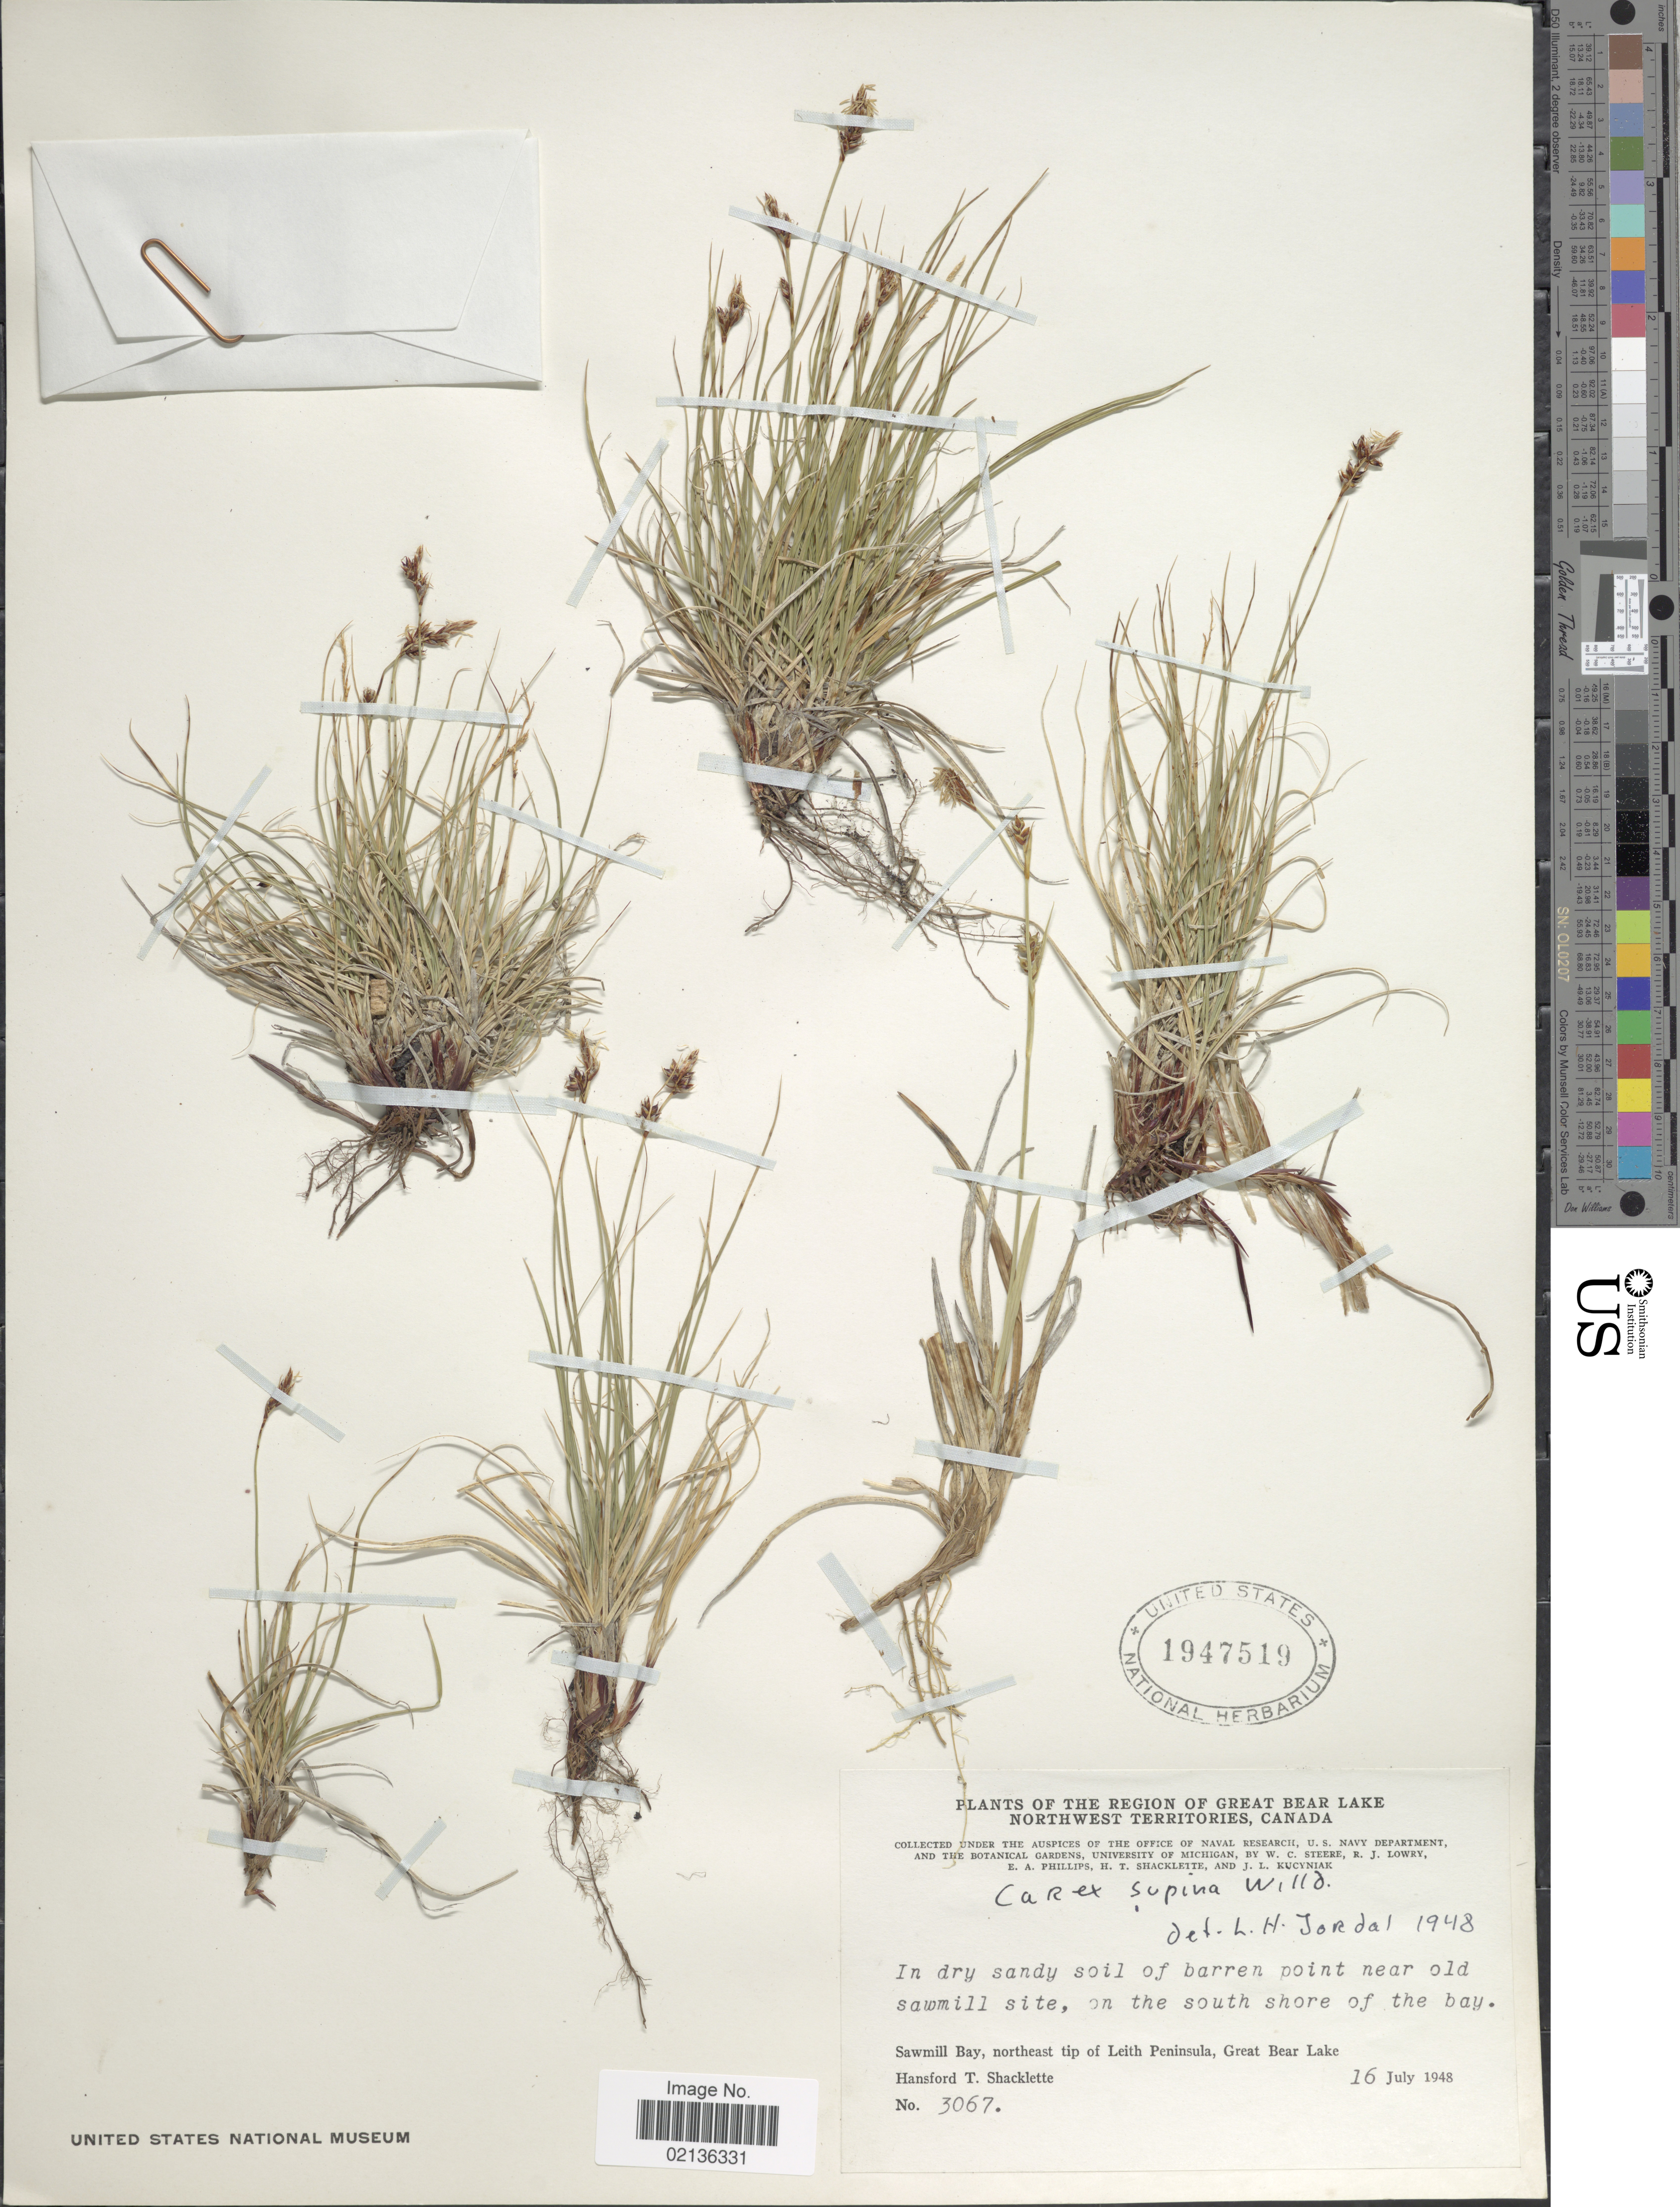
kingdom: Plantae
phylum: Tracheophyta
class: Liliopsida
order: Poales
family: Cyperaceae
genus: Carex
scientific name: Carex supina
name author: Willd. ex Wahlenb.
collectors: H. Shacklette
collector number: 3067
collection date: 1948-07-16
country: Canada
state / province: Northwest Territories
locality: The Region of Great Bear Lake, Northwest Territories, Canada, Sawmill Bay, northeast tip of Leith Peninsula, Great Bear Lake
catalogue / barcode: US 1947519